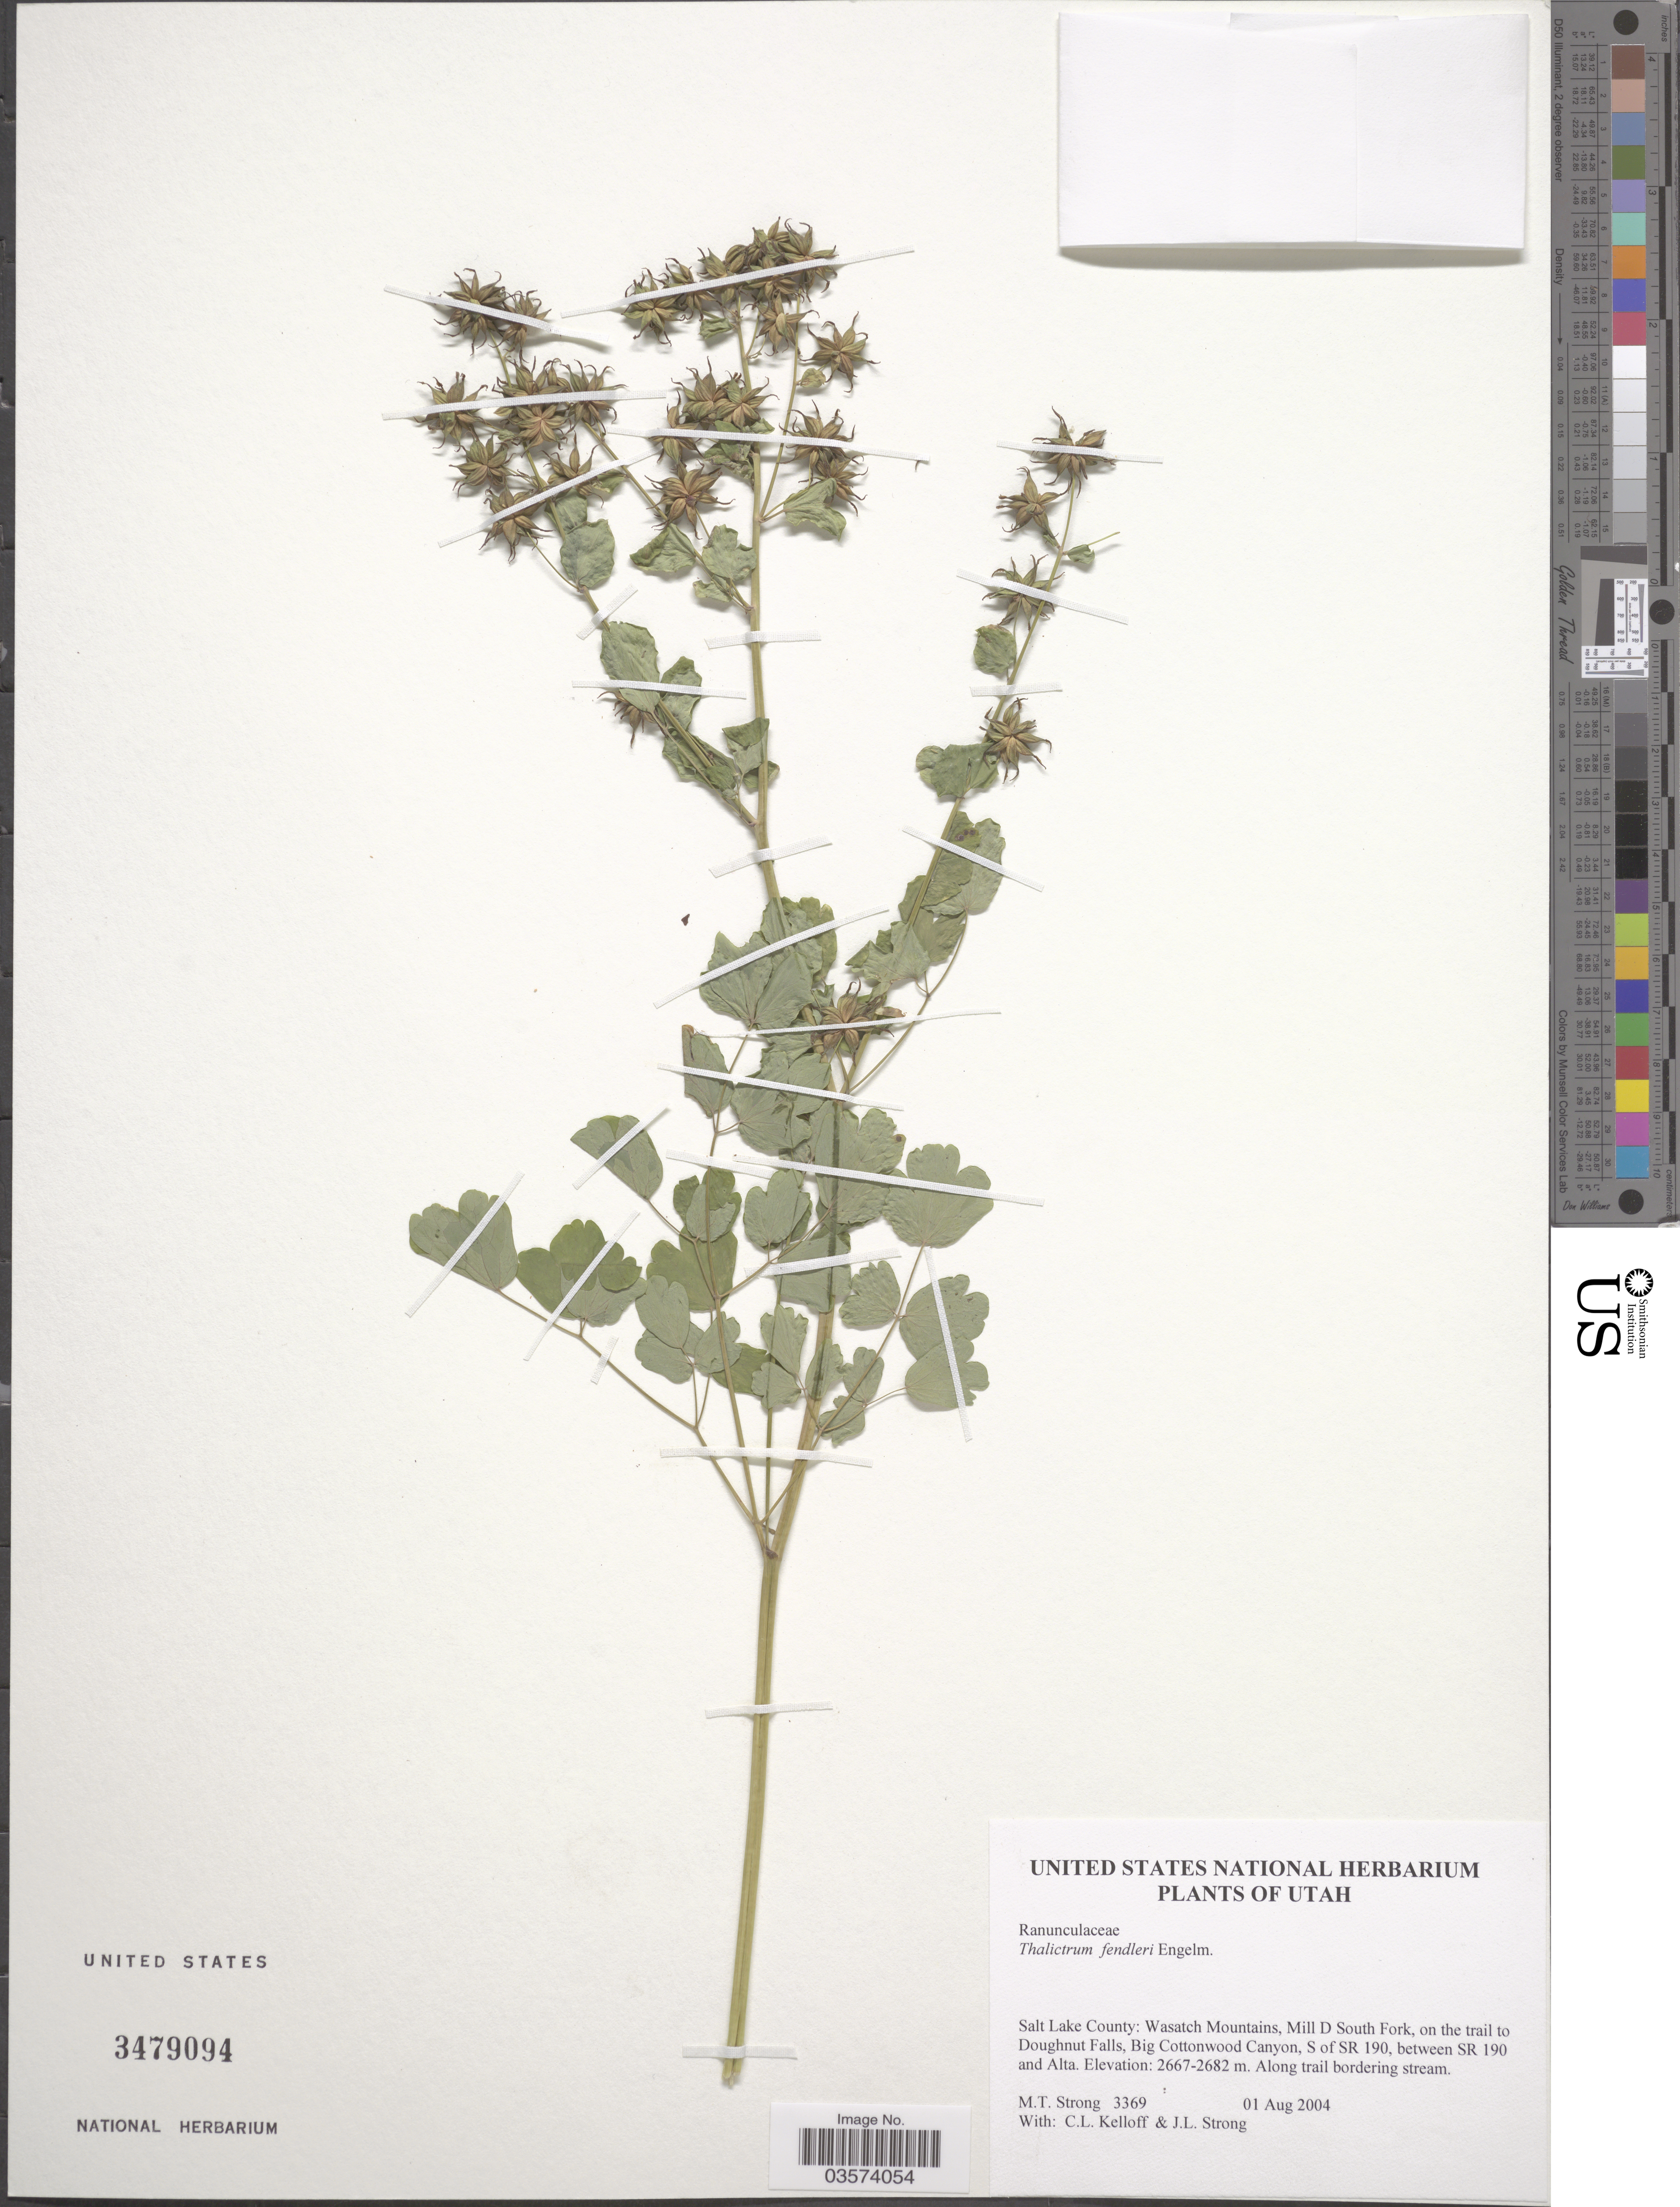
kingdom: Plantae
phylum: Tracheophyta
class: Magnoliopsida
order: Ranunculales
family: Ranunculaceae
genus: Thalictrum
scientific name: Thalictrum fendleri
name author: Engelm. ex A. Gray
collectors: M. T. Strong, C. L. Kelloff & J. Strong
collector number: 3369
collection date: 2004-08-01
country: United States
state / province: Utah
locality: Salt Lake County: Wasatch Mountains, Mill D South Fork, on the trail to Doughnut Falls, Big Cottonwood Canyon, S of SR 190, between SR 190 and Alta. Along trail bordering stream.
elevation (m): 2667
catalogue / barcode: US 3479094